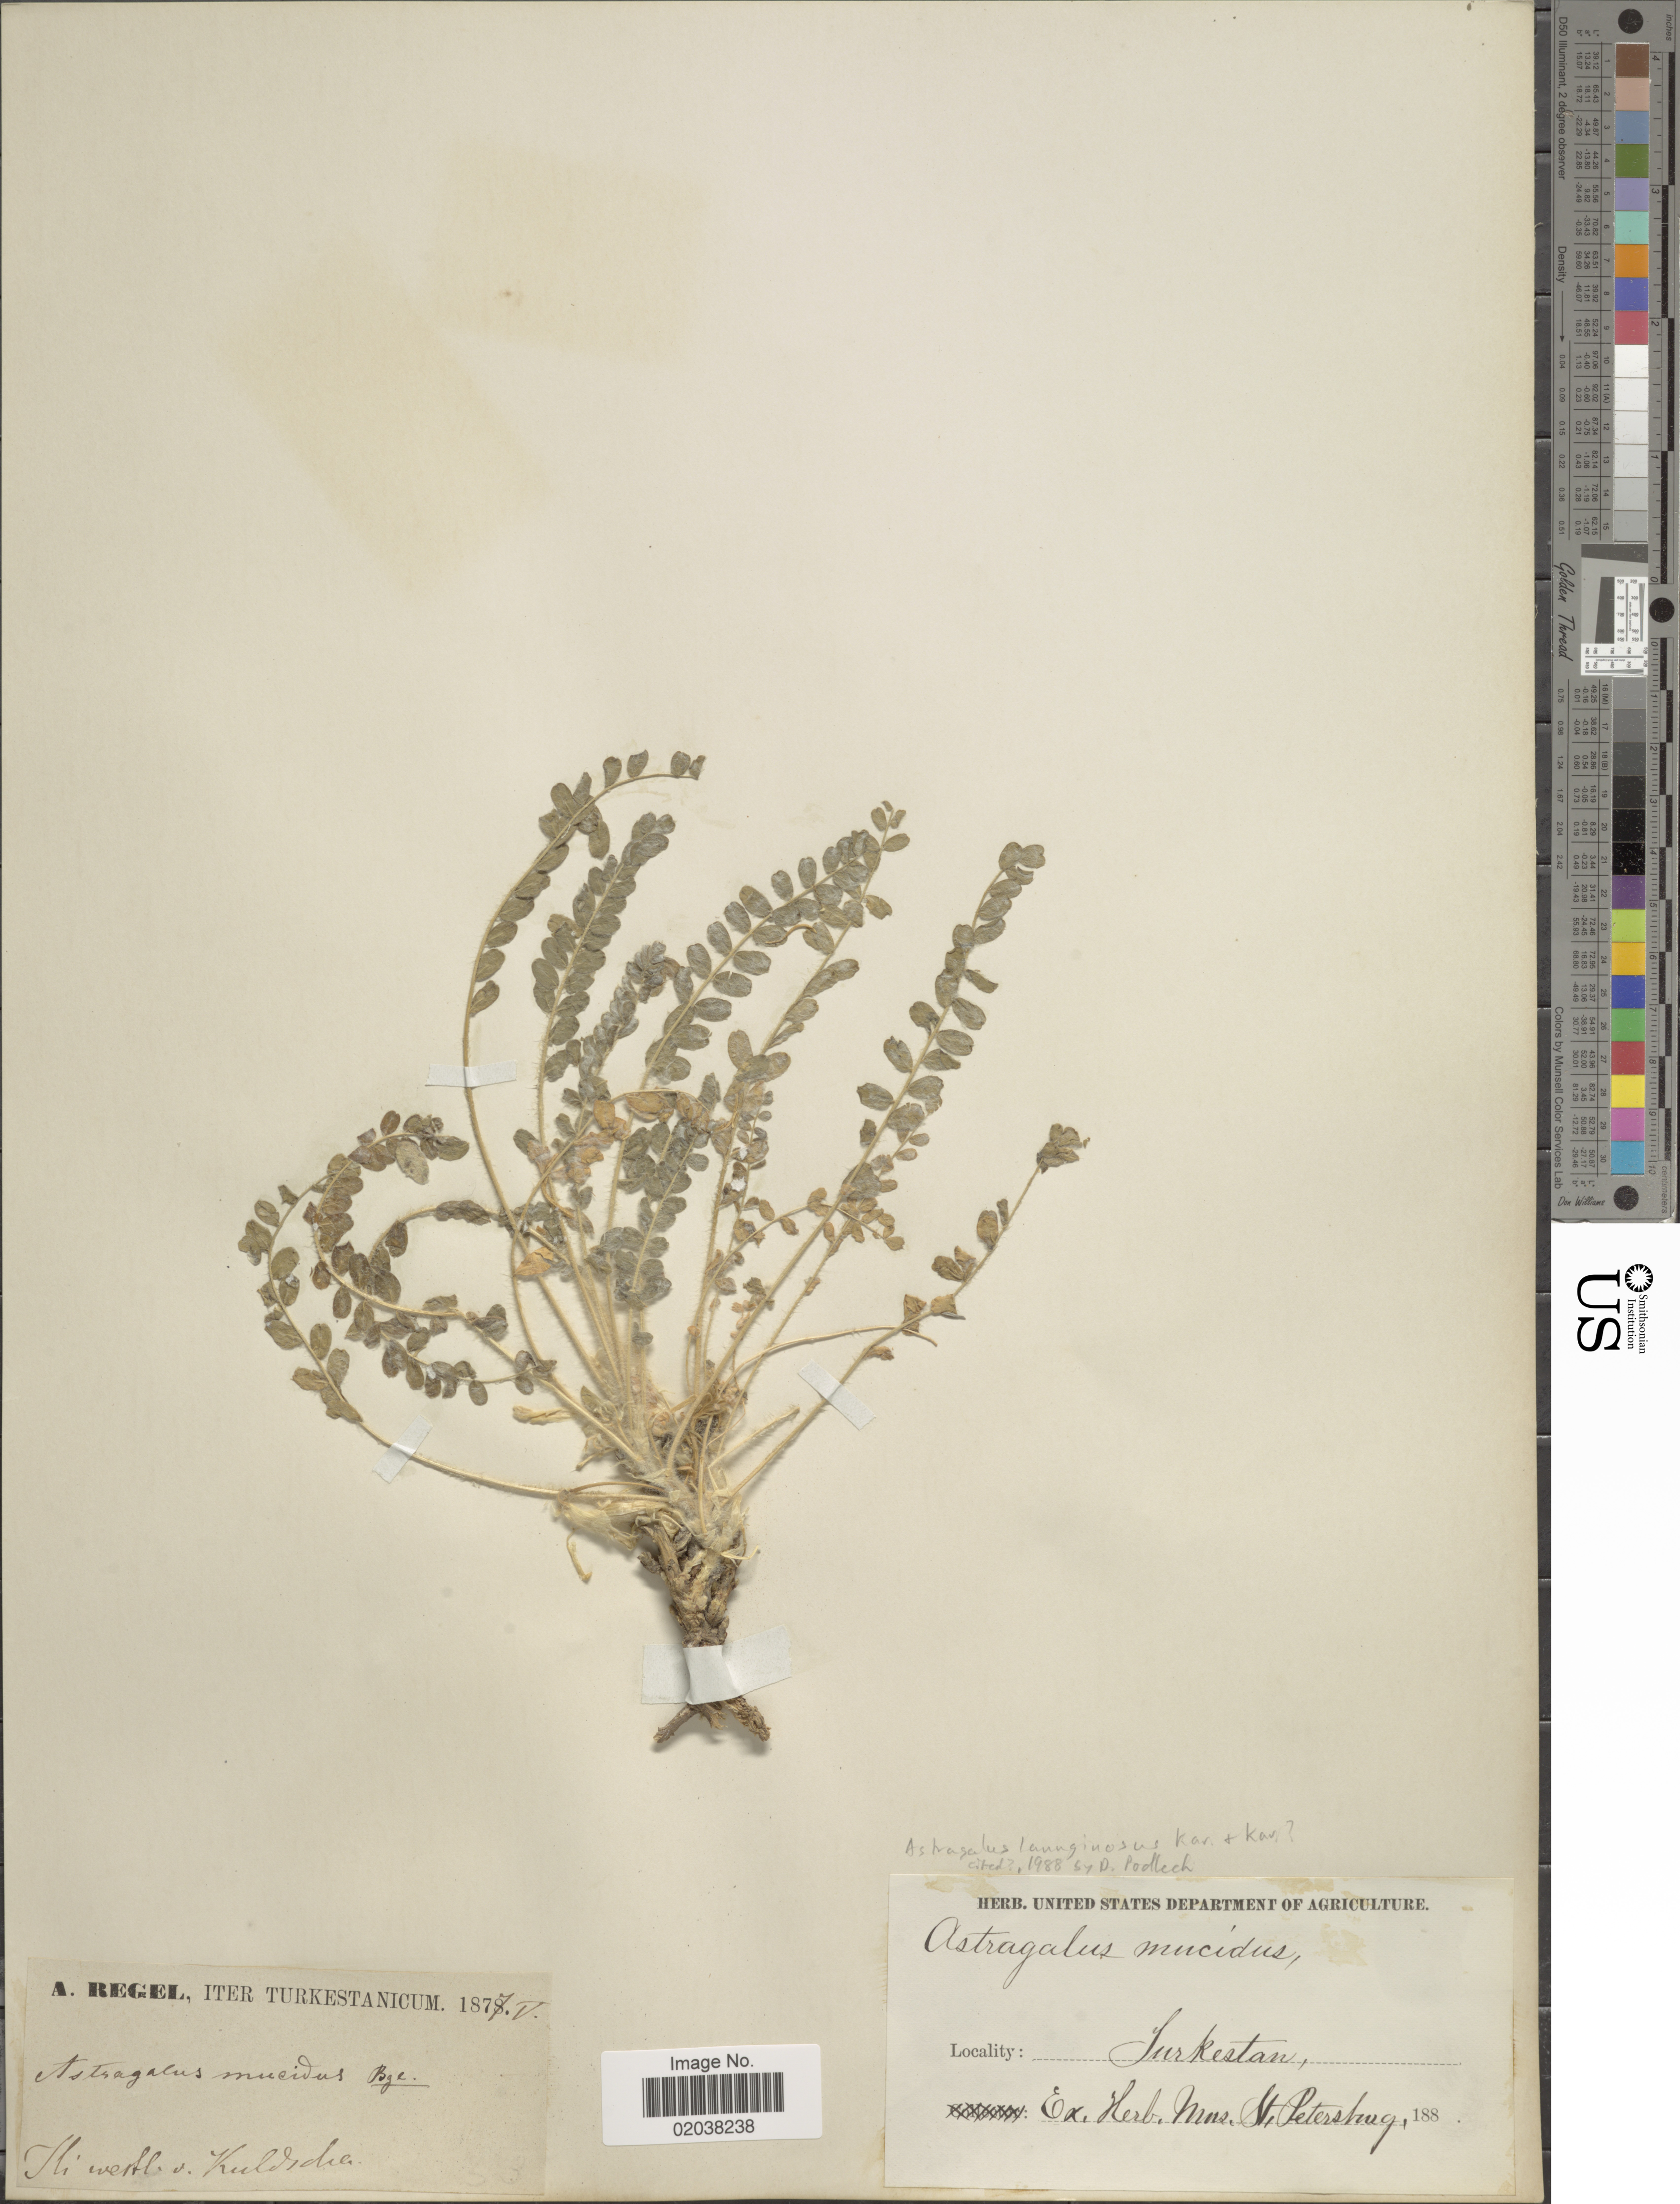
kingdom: Plantae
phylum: Tracheophyta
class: Magnoliopsida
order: Fabales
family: Fabaceae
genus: Astragalus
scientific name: Astragalus lanuginosus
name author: Descourt.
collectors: A. Regel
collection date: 1877-05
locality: Kiwerkt v. Kulvidie [interpreted]